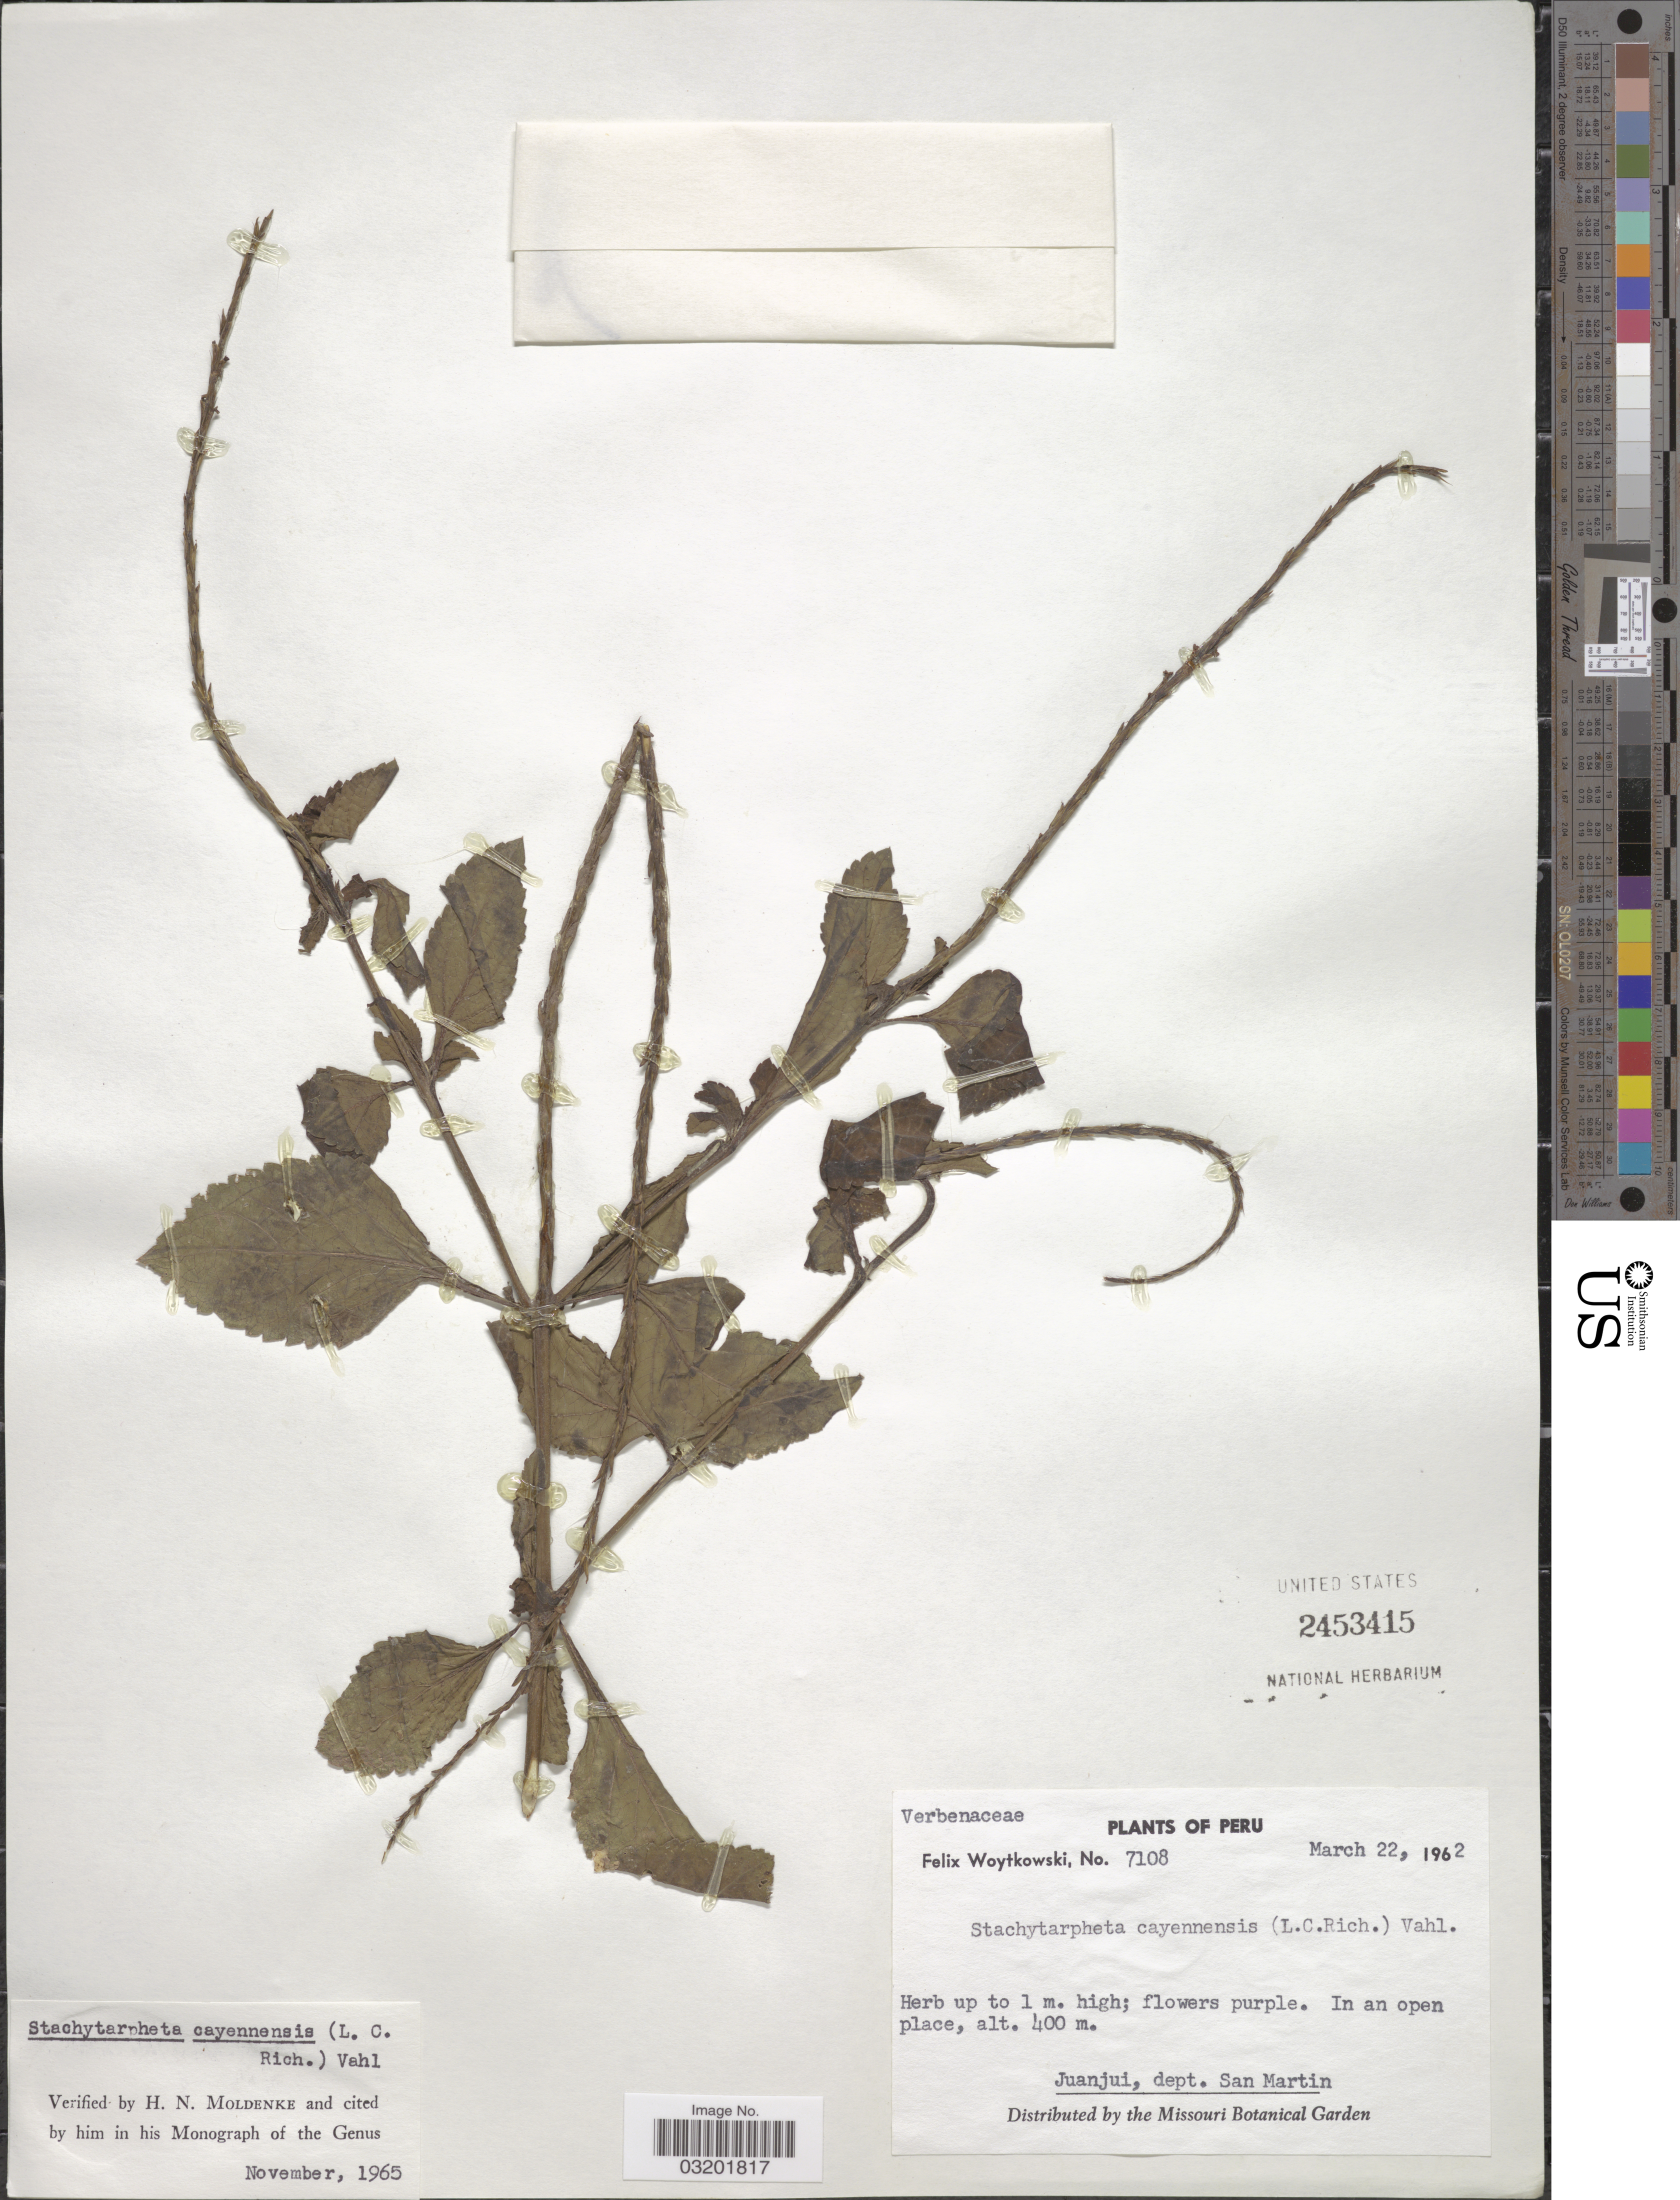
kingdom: Plantae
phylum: Tracheophyta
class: Magnoliopsida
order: Lamiales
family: Verbenaceae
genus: Stachytarpheta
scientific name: Stachytarpheta cayennensis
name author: (Rich.) Vahl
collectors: F. Woytkowski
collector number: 7108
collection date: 1962-03-22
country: Peru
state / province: San Martín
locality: Juanjui, dept. San Martin.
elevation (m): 400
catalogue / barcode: US 2453415